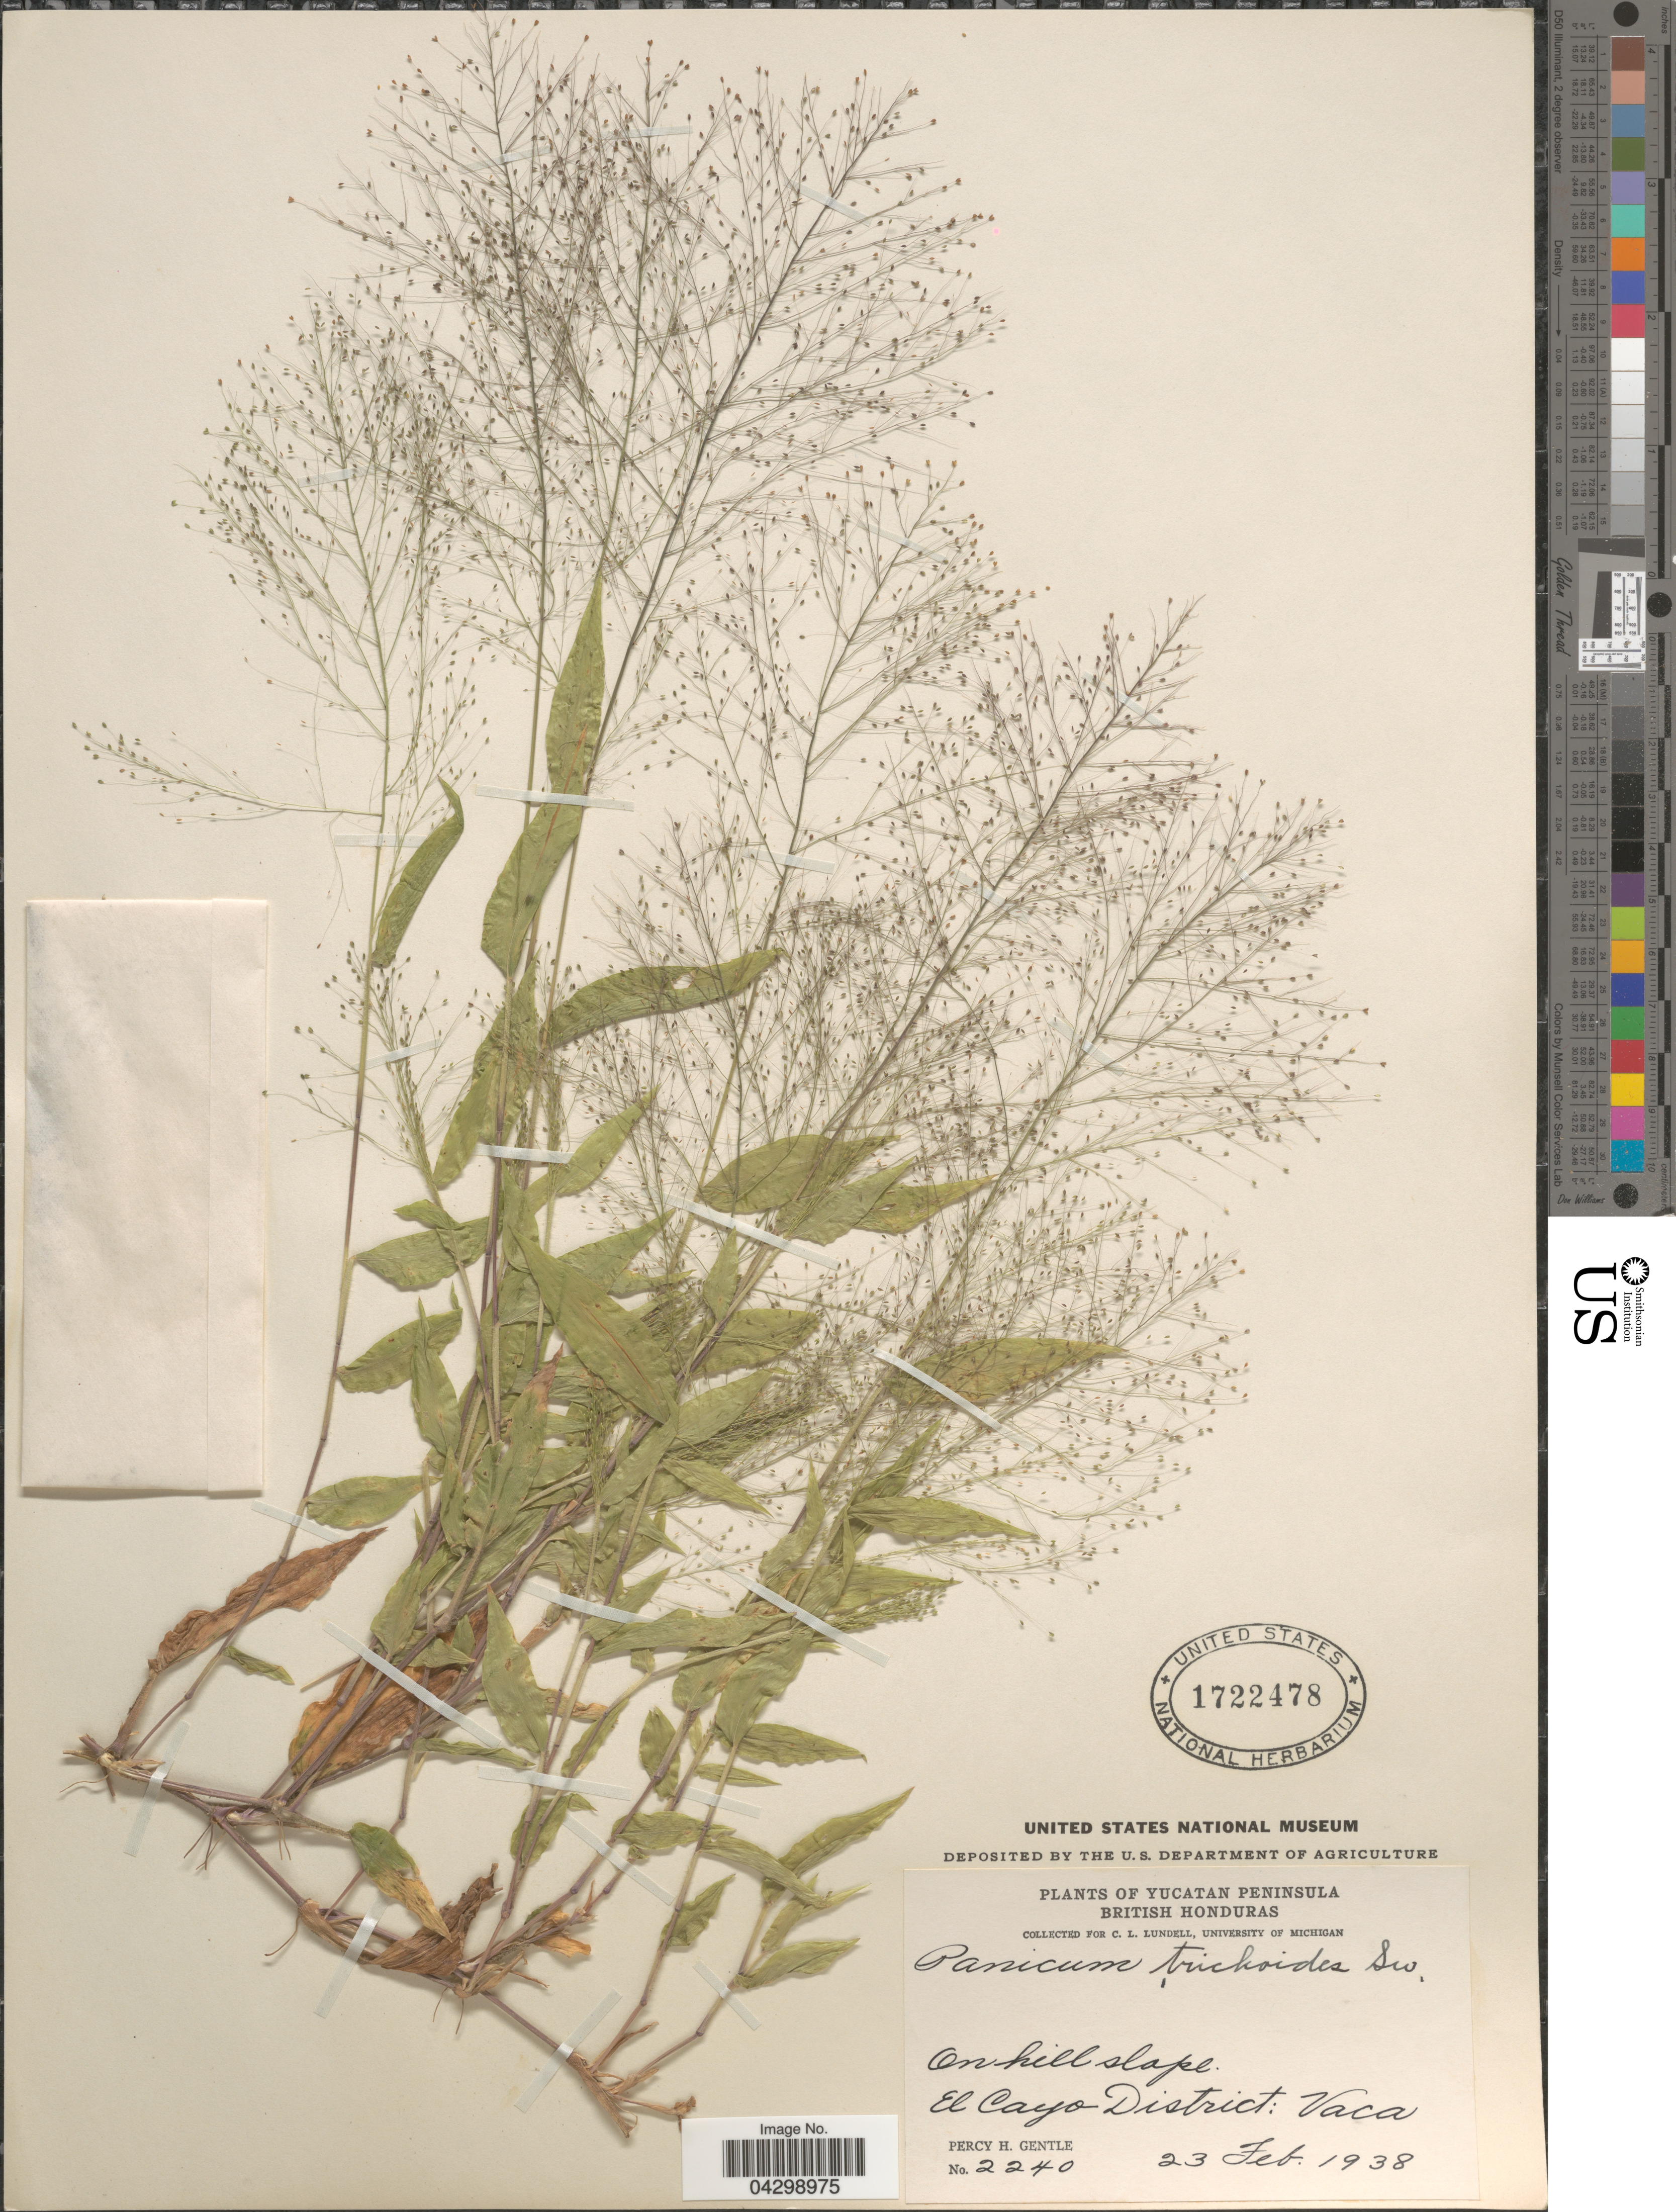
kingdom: Plantae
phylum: Tracheophyta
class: Liliopsida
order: Poales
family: Poaceae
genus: Panicum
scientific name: Panicum trichoides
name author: Sw.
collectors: P. H. Gentle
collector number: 2240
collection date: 1938-02-23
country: Belize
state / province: Cayo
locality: Yucatan Peninsula. British Honduras. On hill slope. El Cayo District: Vaca.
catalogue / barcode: US 1722478